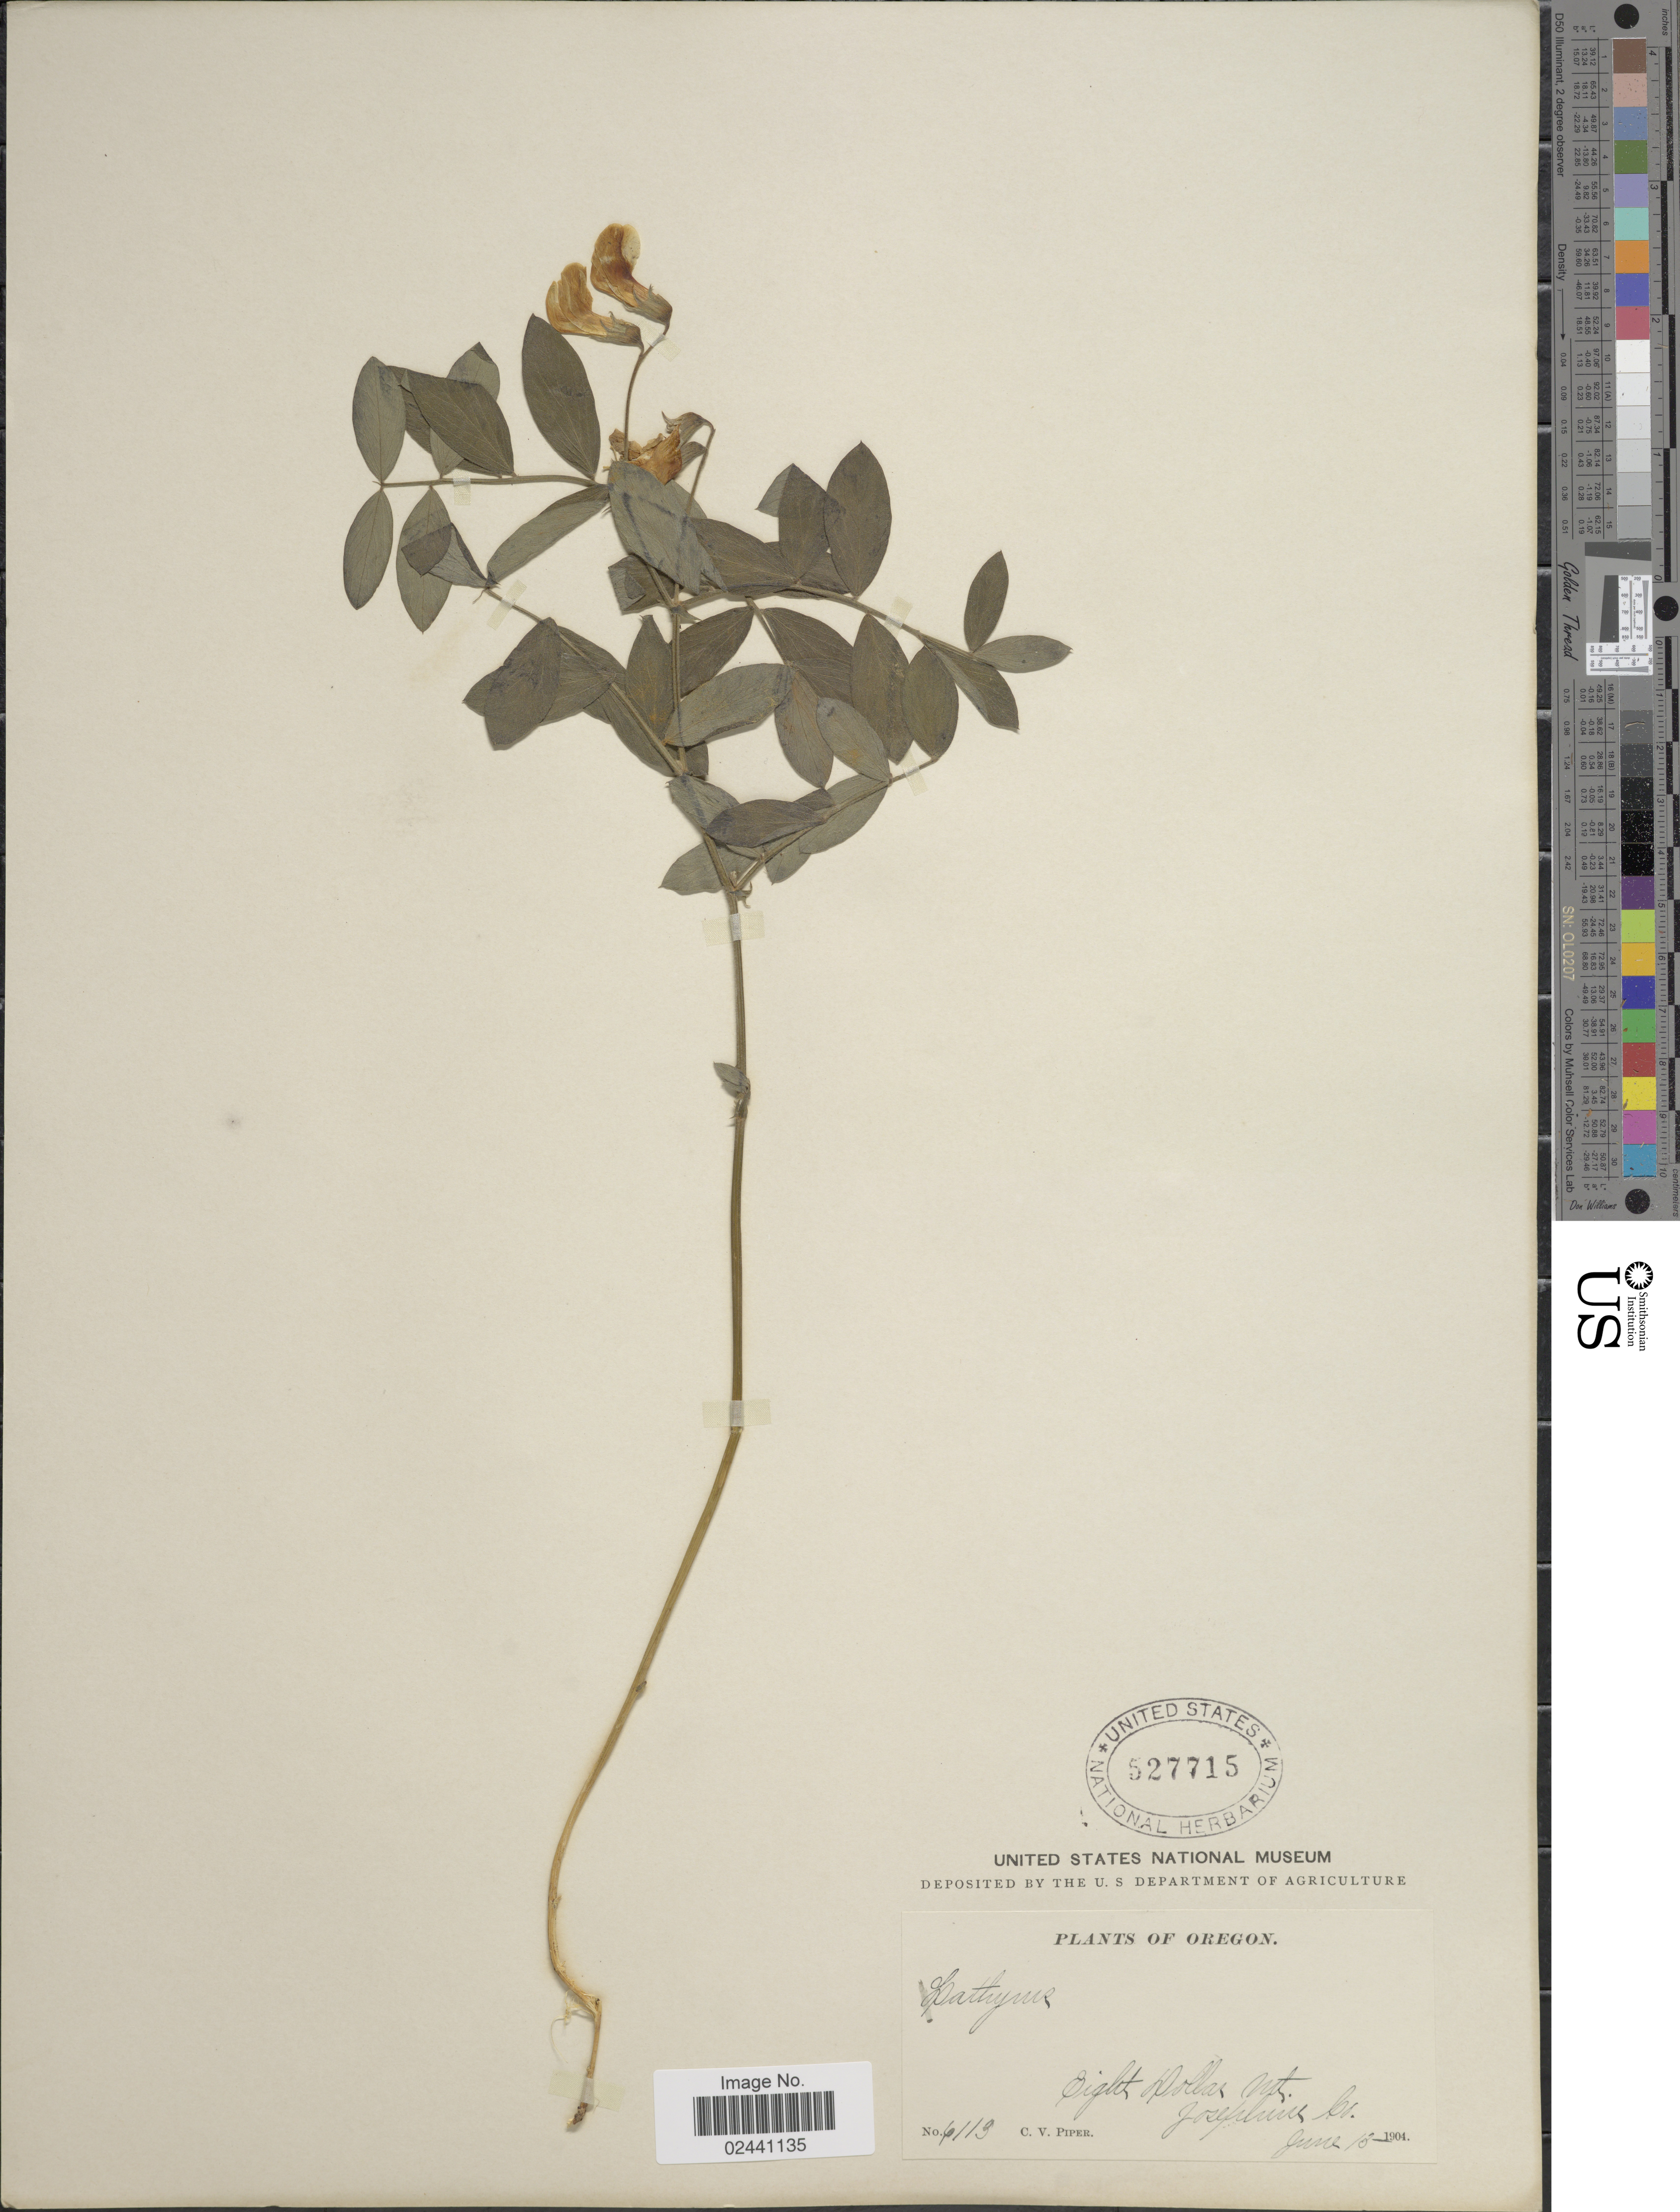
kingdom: Plantae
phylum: Tracheophyta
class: Magnoliopsida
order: Fabales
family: Fabaceae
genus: Lathyrus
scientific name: Lathyrus nevadensis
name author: S. Watson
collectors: C. V. Piper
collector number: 6113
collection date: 1904-06-13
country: United States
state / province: Oregon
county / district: Josephine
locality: Eight Dollar Mts. Josephine Co.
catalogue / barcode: US 527715